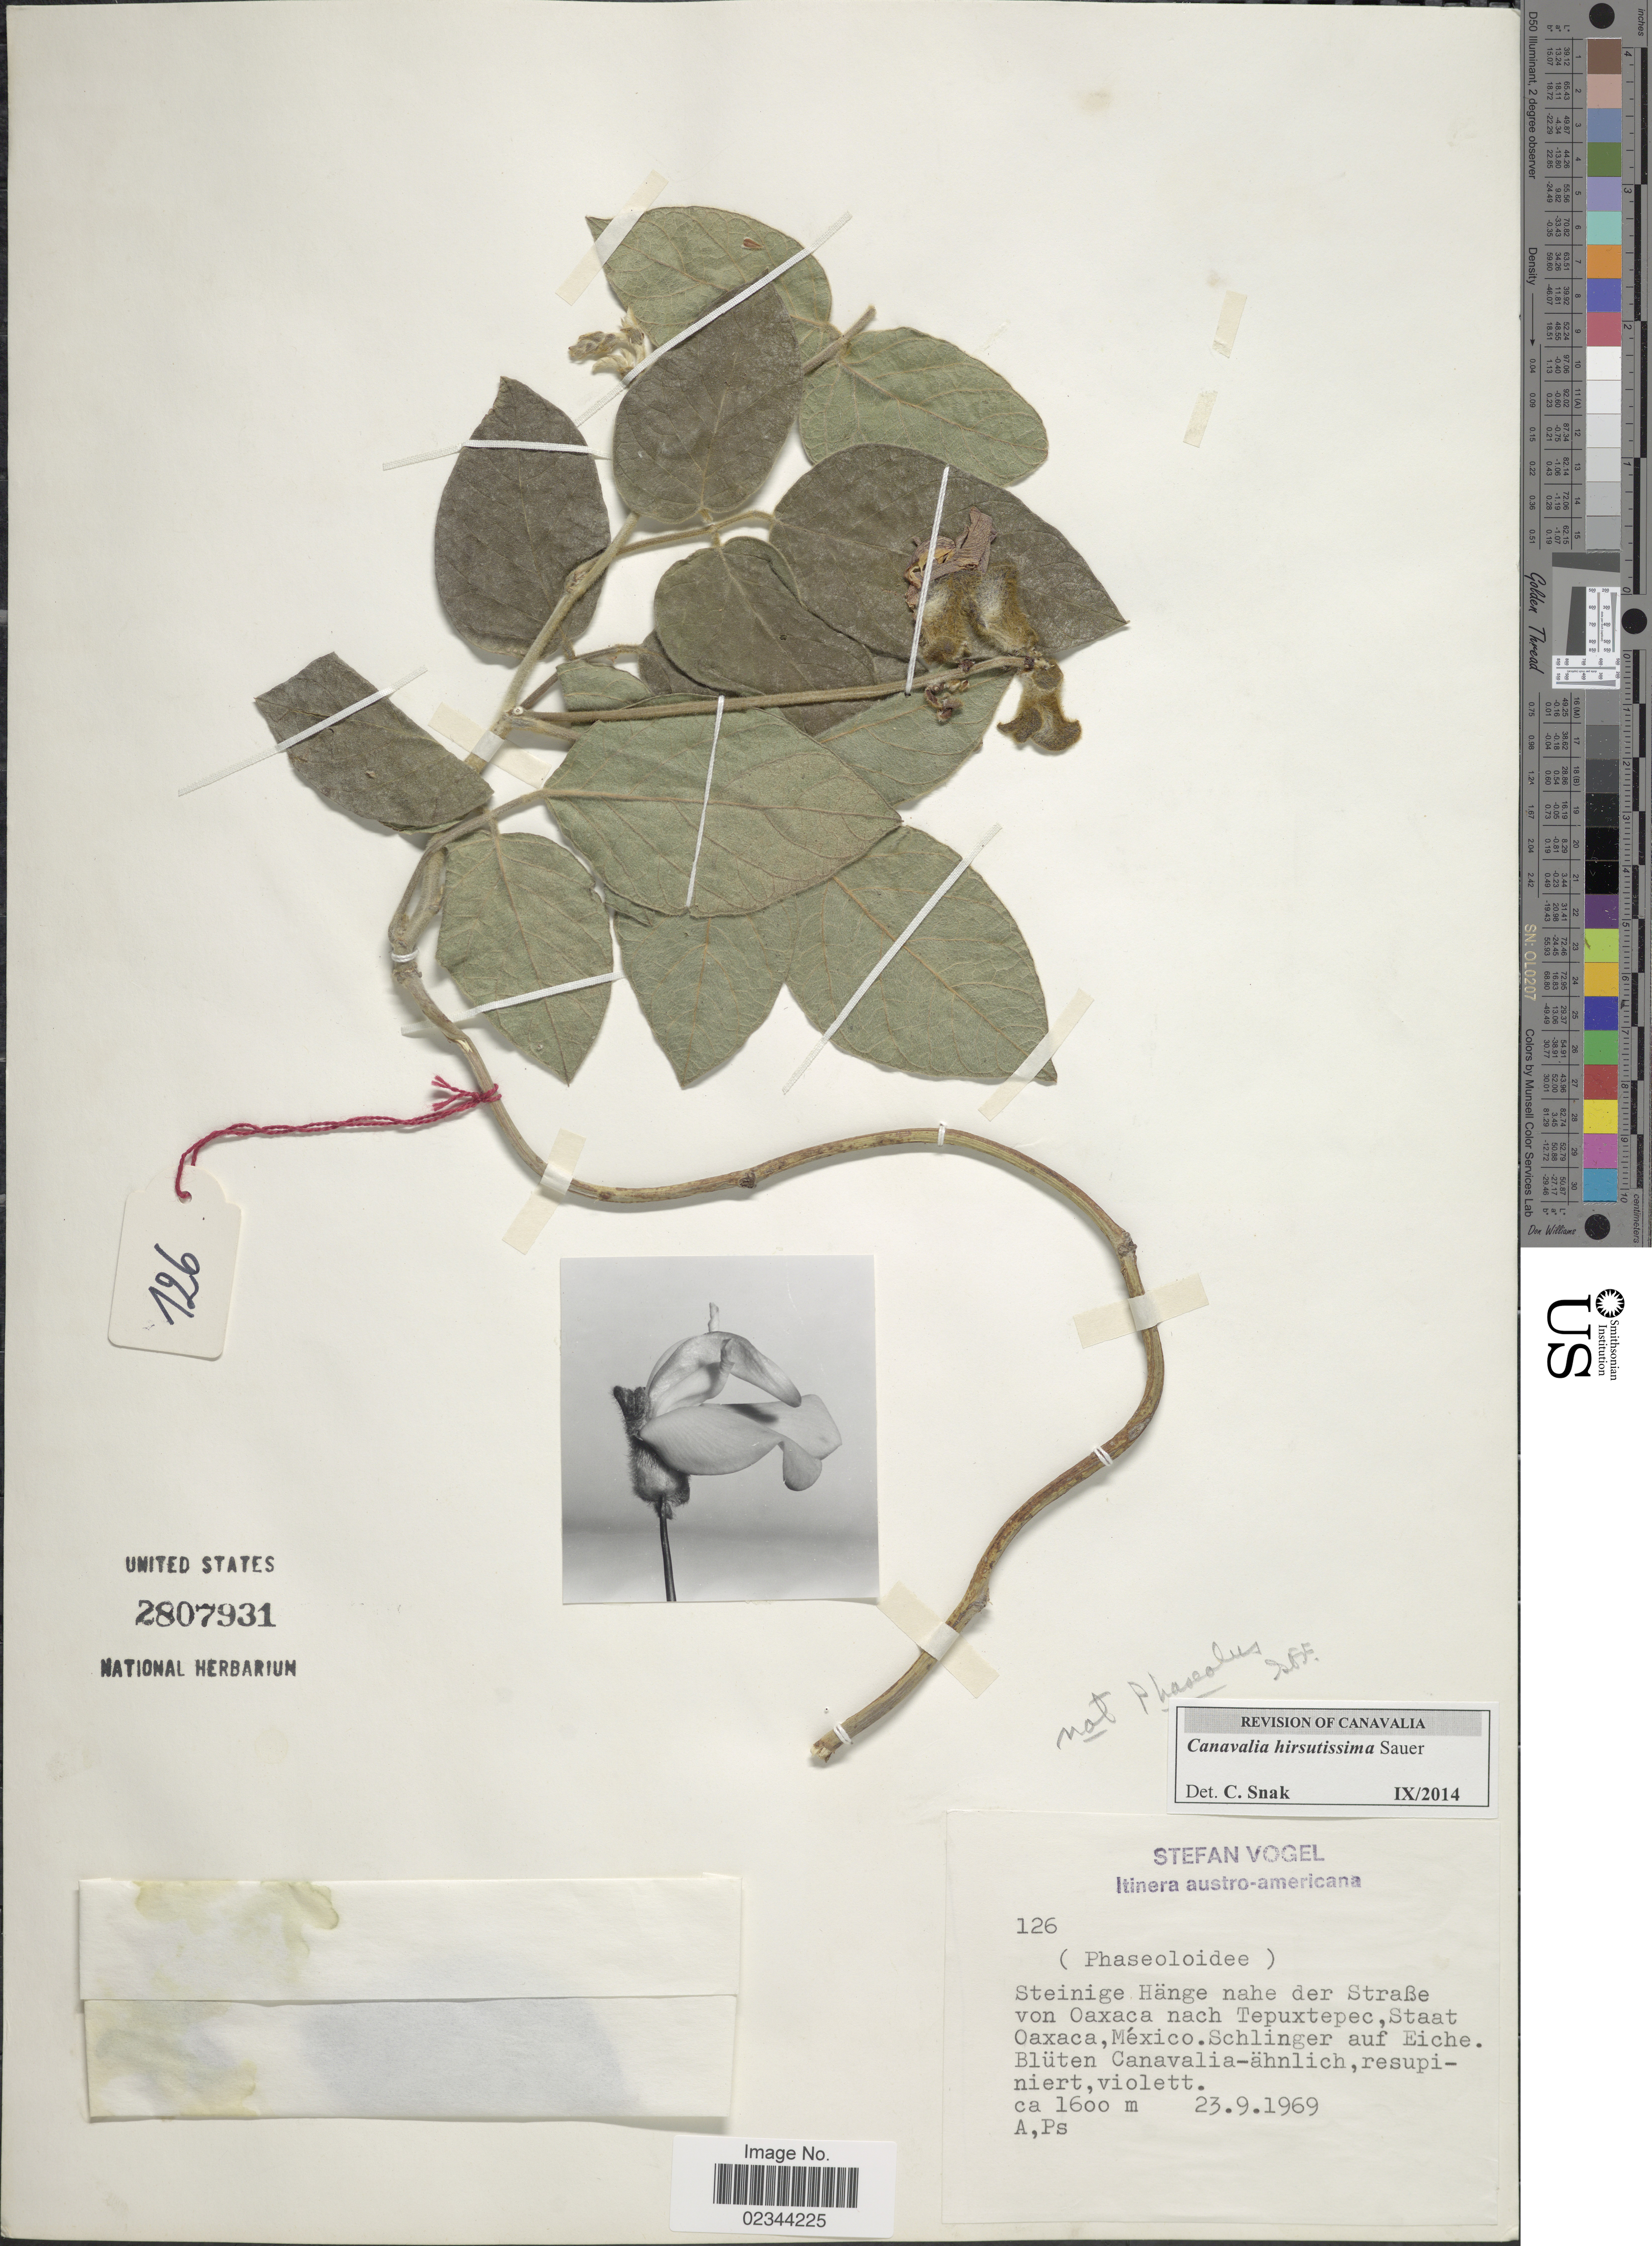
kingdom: Plantae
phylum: Tracheophyta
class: Magnoliopsida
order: Fabales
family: Fabaceae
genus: Canavalia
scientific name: Canavalia hirsutissima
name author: Sauer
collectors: S. Vogel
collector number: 126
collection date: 1969-09-23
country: Mexico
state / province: Oaxaca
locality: Steinige Hange nahe der Strabe von Oaxaca nach Teouxtepec, Stat Oaxaca.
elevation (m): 1600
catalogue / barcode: US 2807931